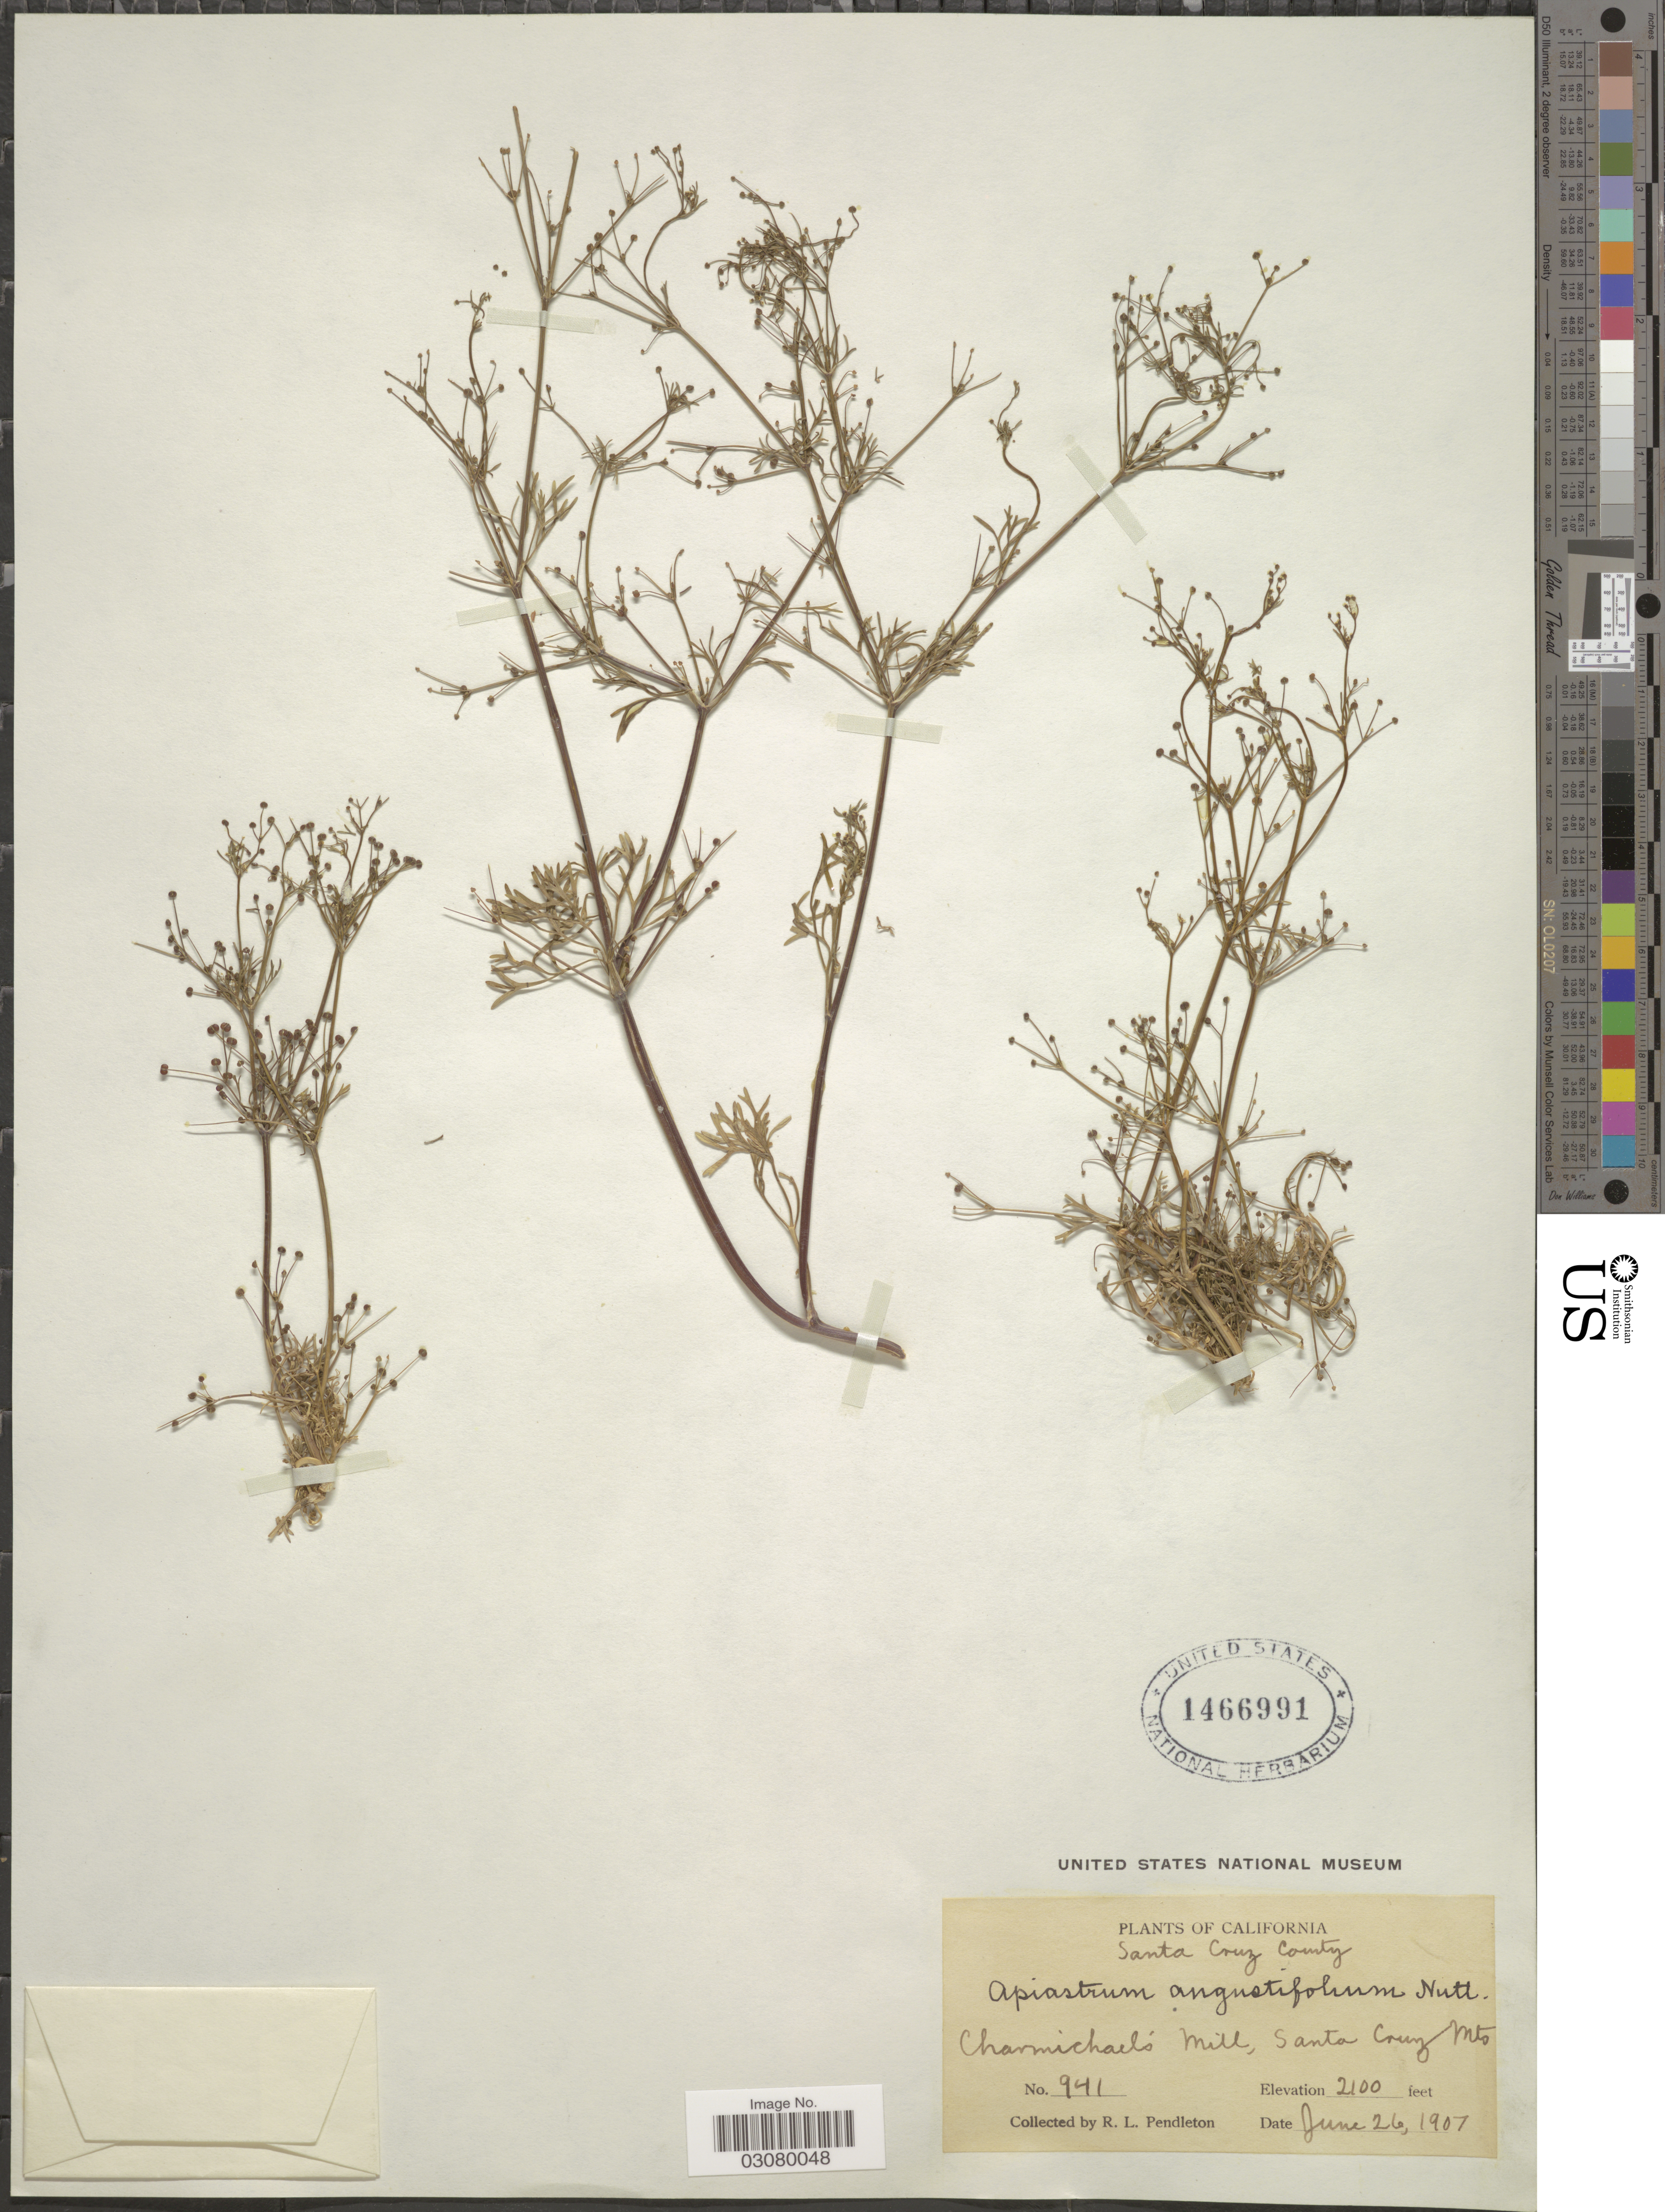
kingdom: Plantae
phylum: Tracheophyta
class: Magnoliopsida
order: Apiales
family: Apiaceae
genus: Apiastrum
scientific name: Apiastrum angustifolium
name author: Nutt.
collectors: R. Pendleton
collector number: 941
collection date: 1907-06-26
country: United States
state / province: California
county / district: Santa Cruz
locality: Santa Cruz County. Charmichael's Mill, Santa Cruz Mts.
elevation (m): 640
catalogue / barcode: US 1466991